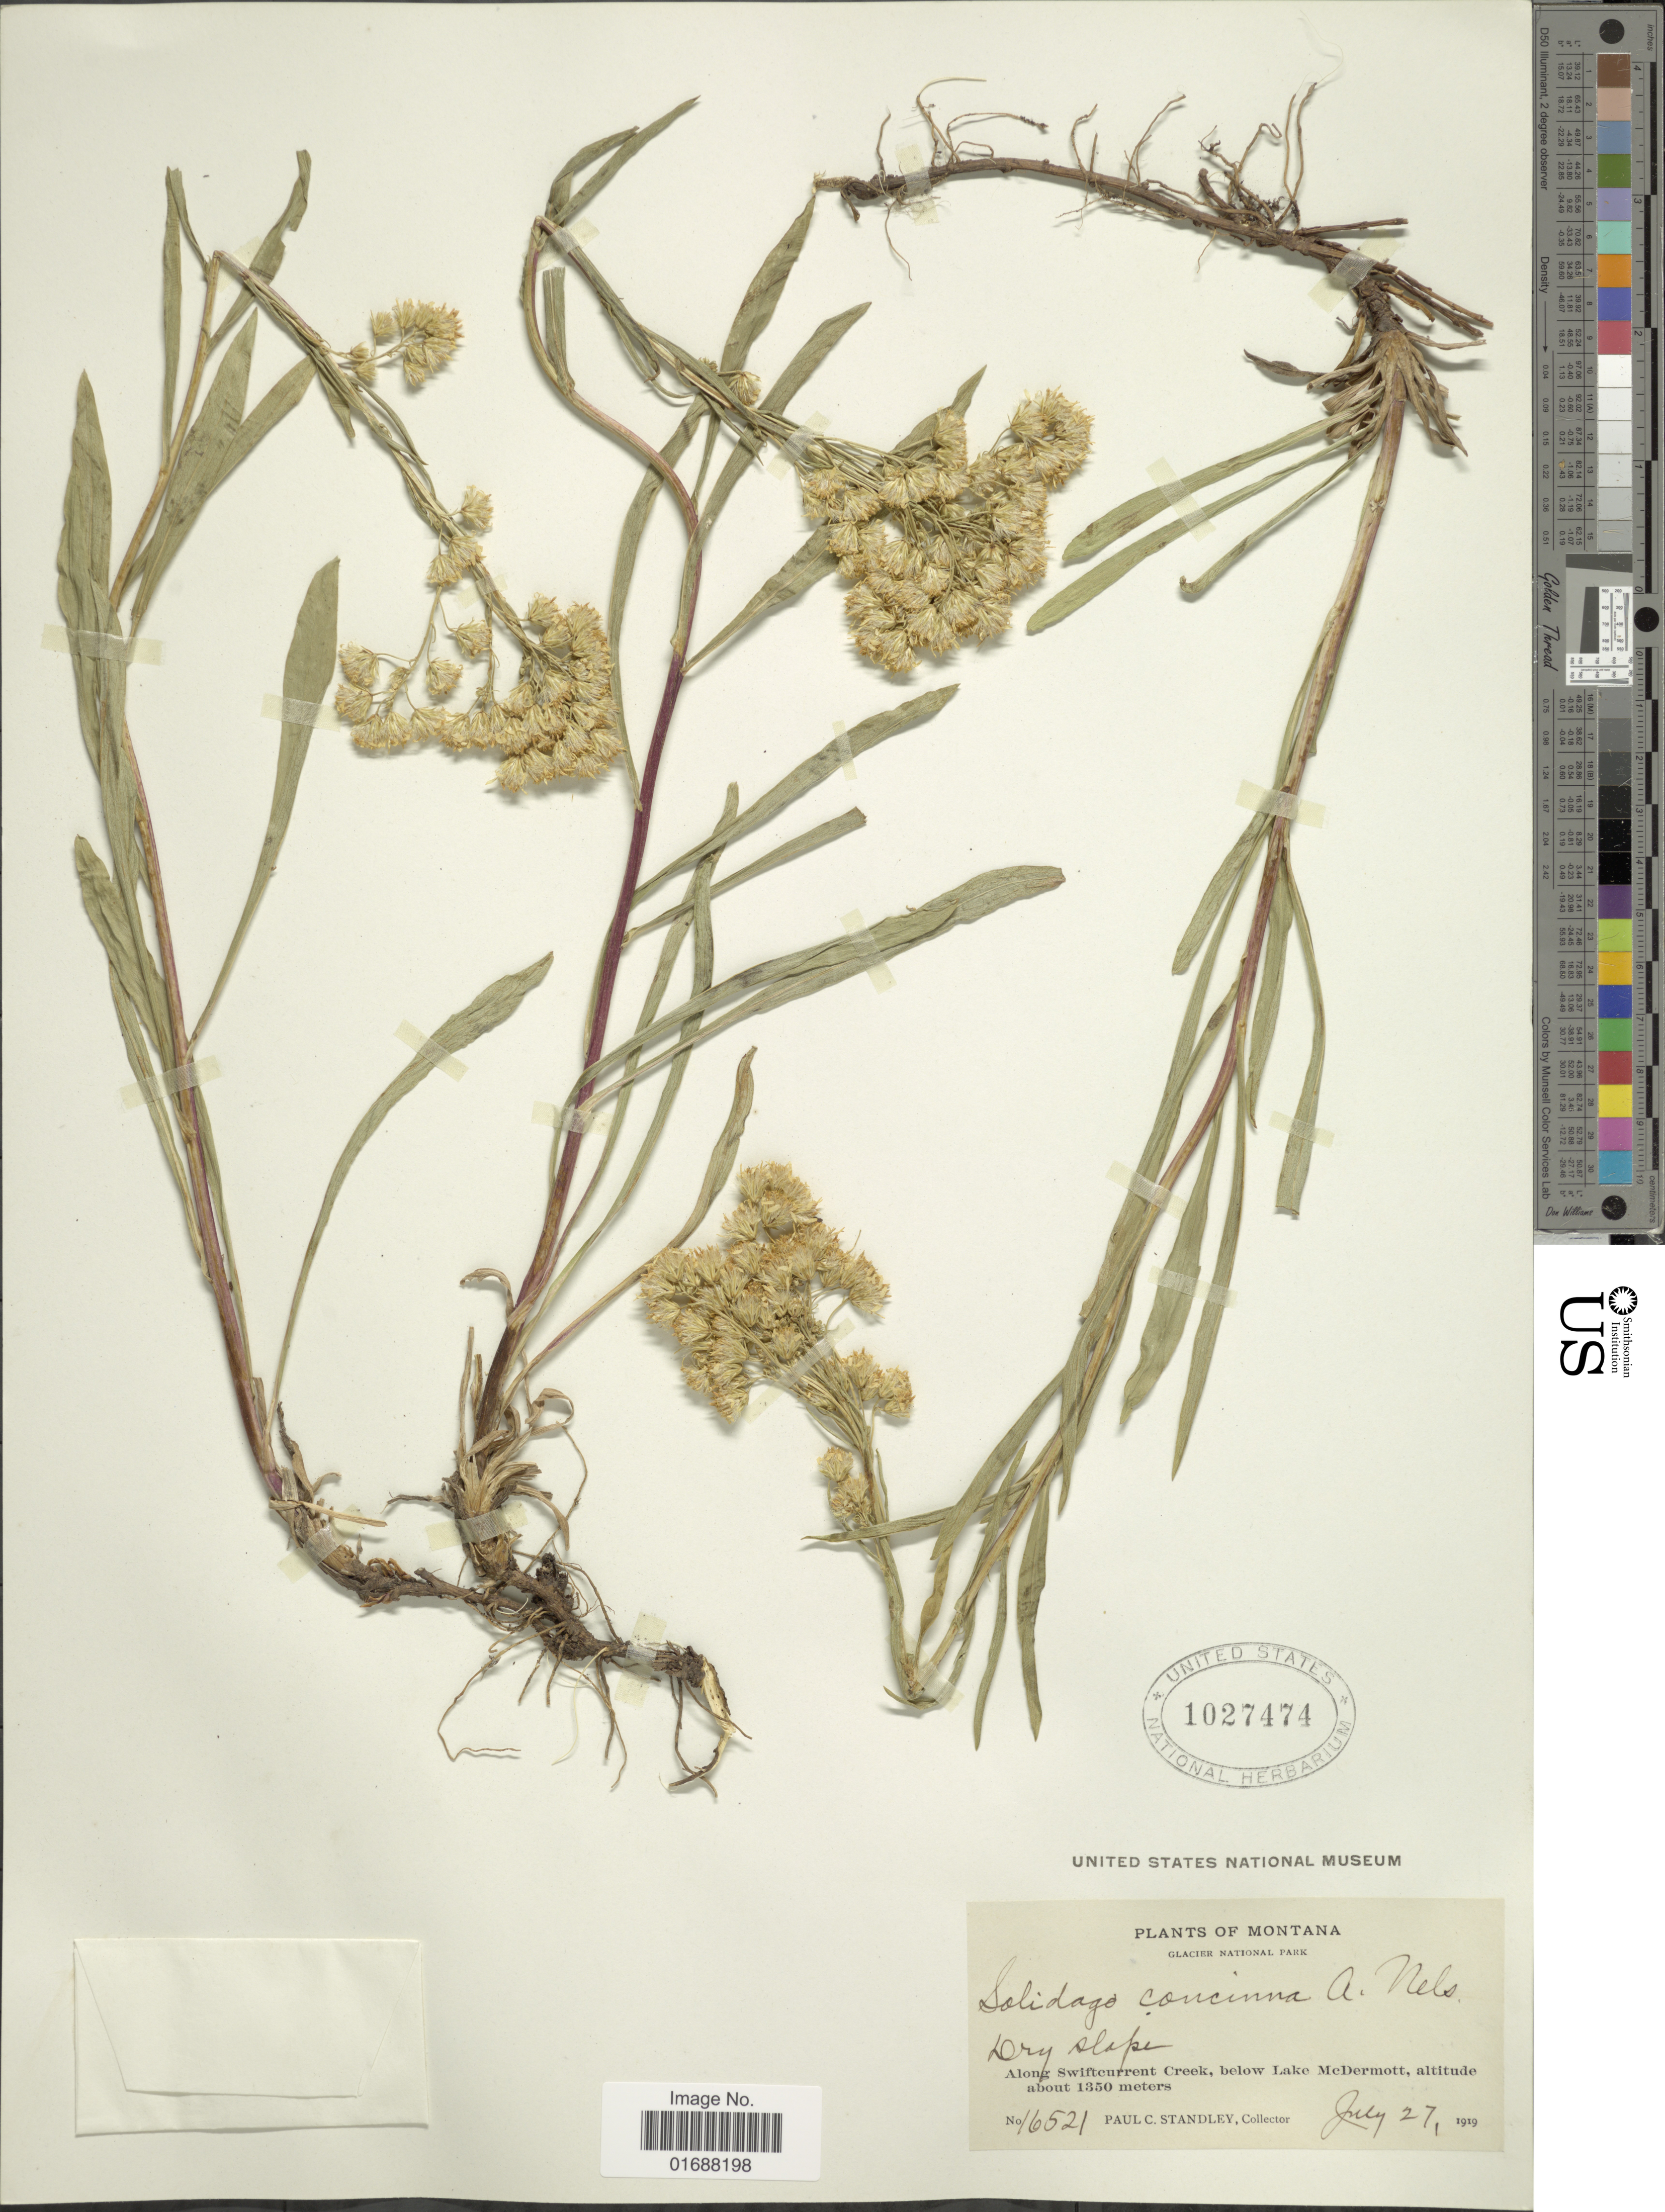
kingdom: Plantae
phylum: Tracheophyta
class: Magnoliopsida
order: Asterales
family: Asteraceae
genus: Solidago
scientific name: Solidago missouriensis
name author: Nutt.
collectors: P. C. Standley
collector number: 16521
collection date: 1919-07-27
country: United States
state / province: Montana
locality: Montana, Glacier National Park, Along Swiftcurrent Creek, below Lake McDermott.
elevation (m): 1350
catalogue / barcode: US 1027474